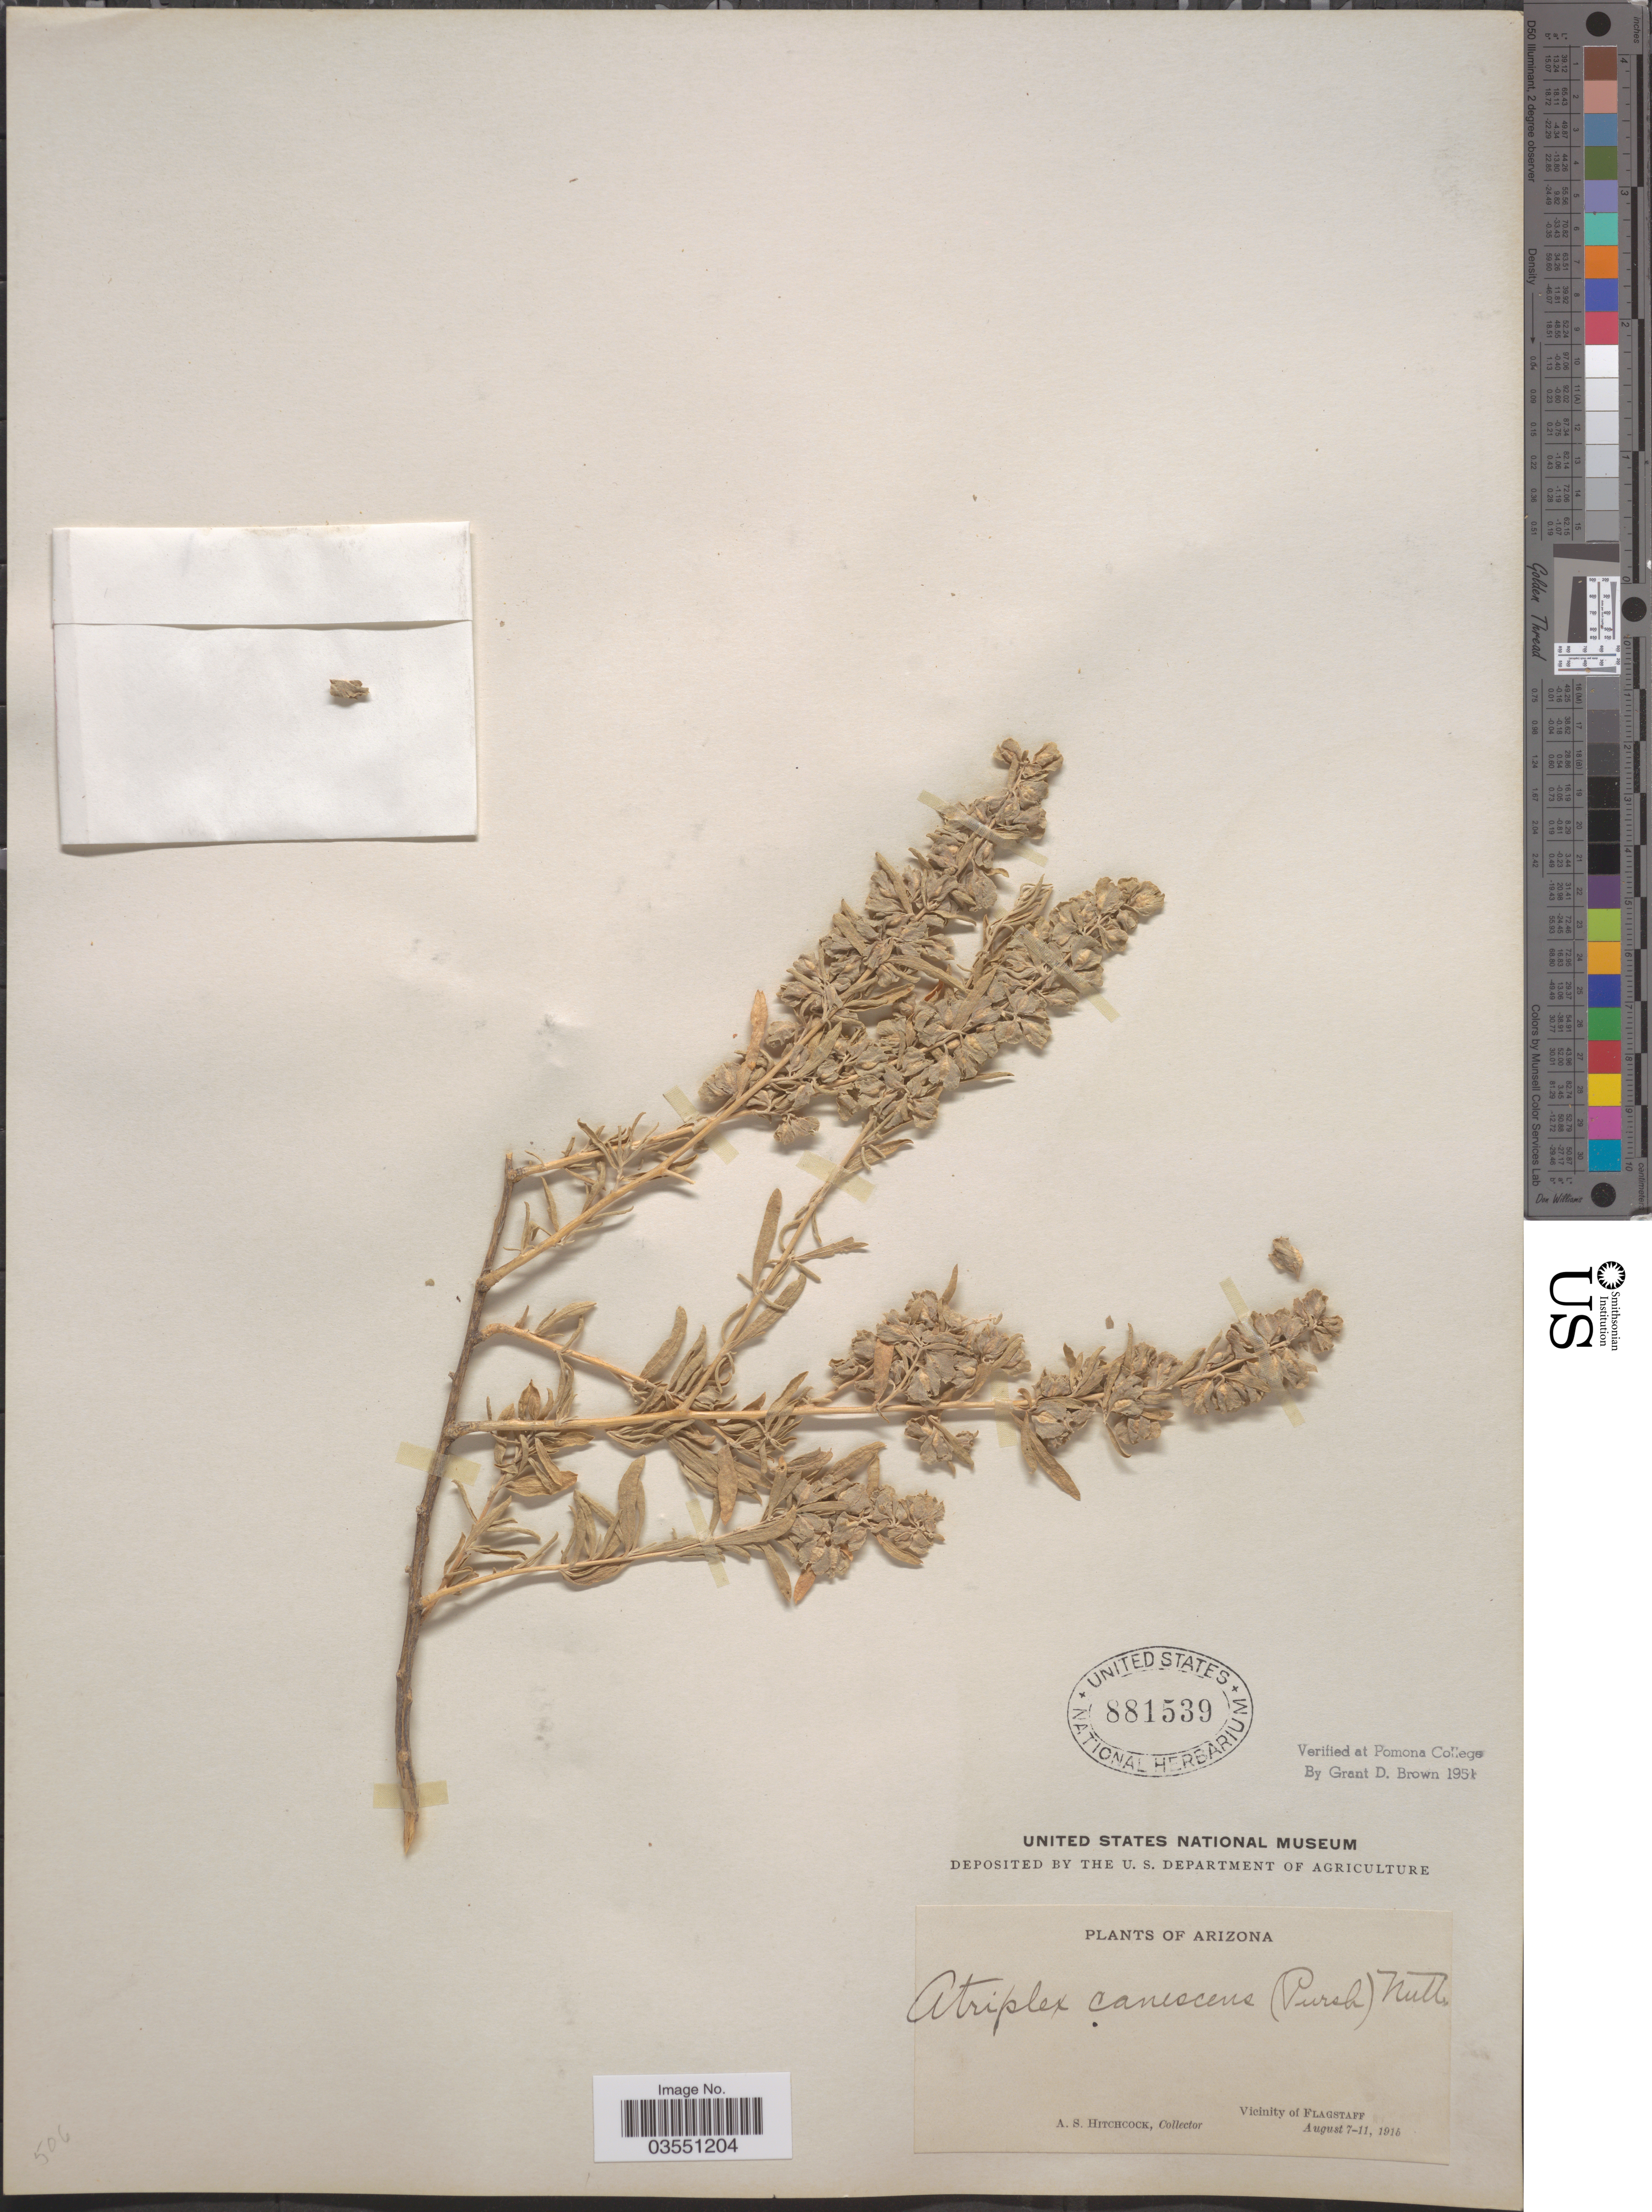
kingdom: Plantae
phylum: Tracheophyta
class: Magnoliopsida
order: Caryophyllales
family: Amaranthaceae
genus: Atriplex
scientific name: Atriplex canescens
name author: (Pursh) Nutt.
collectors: A. S. Hitchcock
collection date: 1915-08-07/1915-08-11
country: United States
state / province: Arizona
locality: Vicinity of Flagstaff.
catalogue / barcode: US 881539